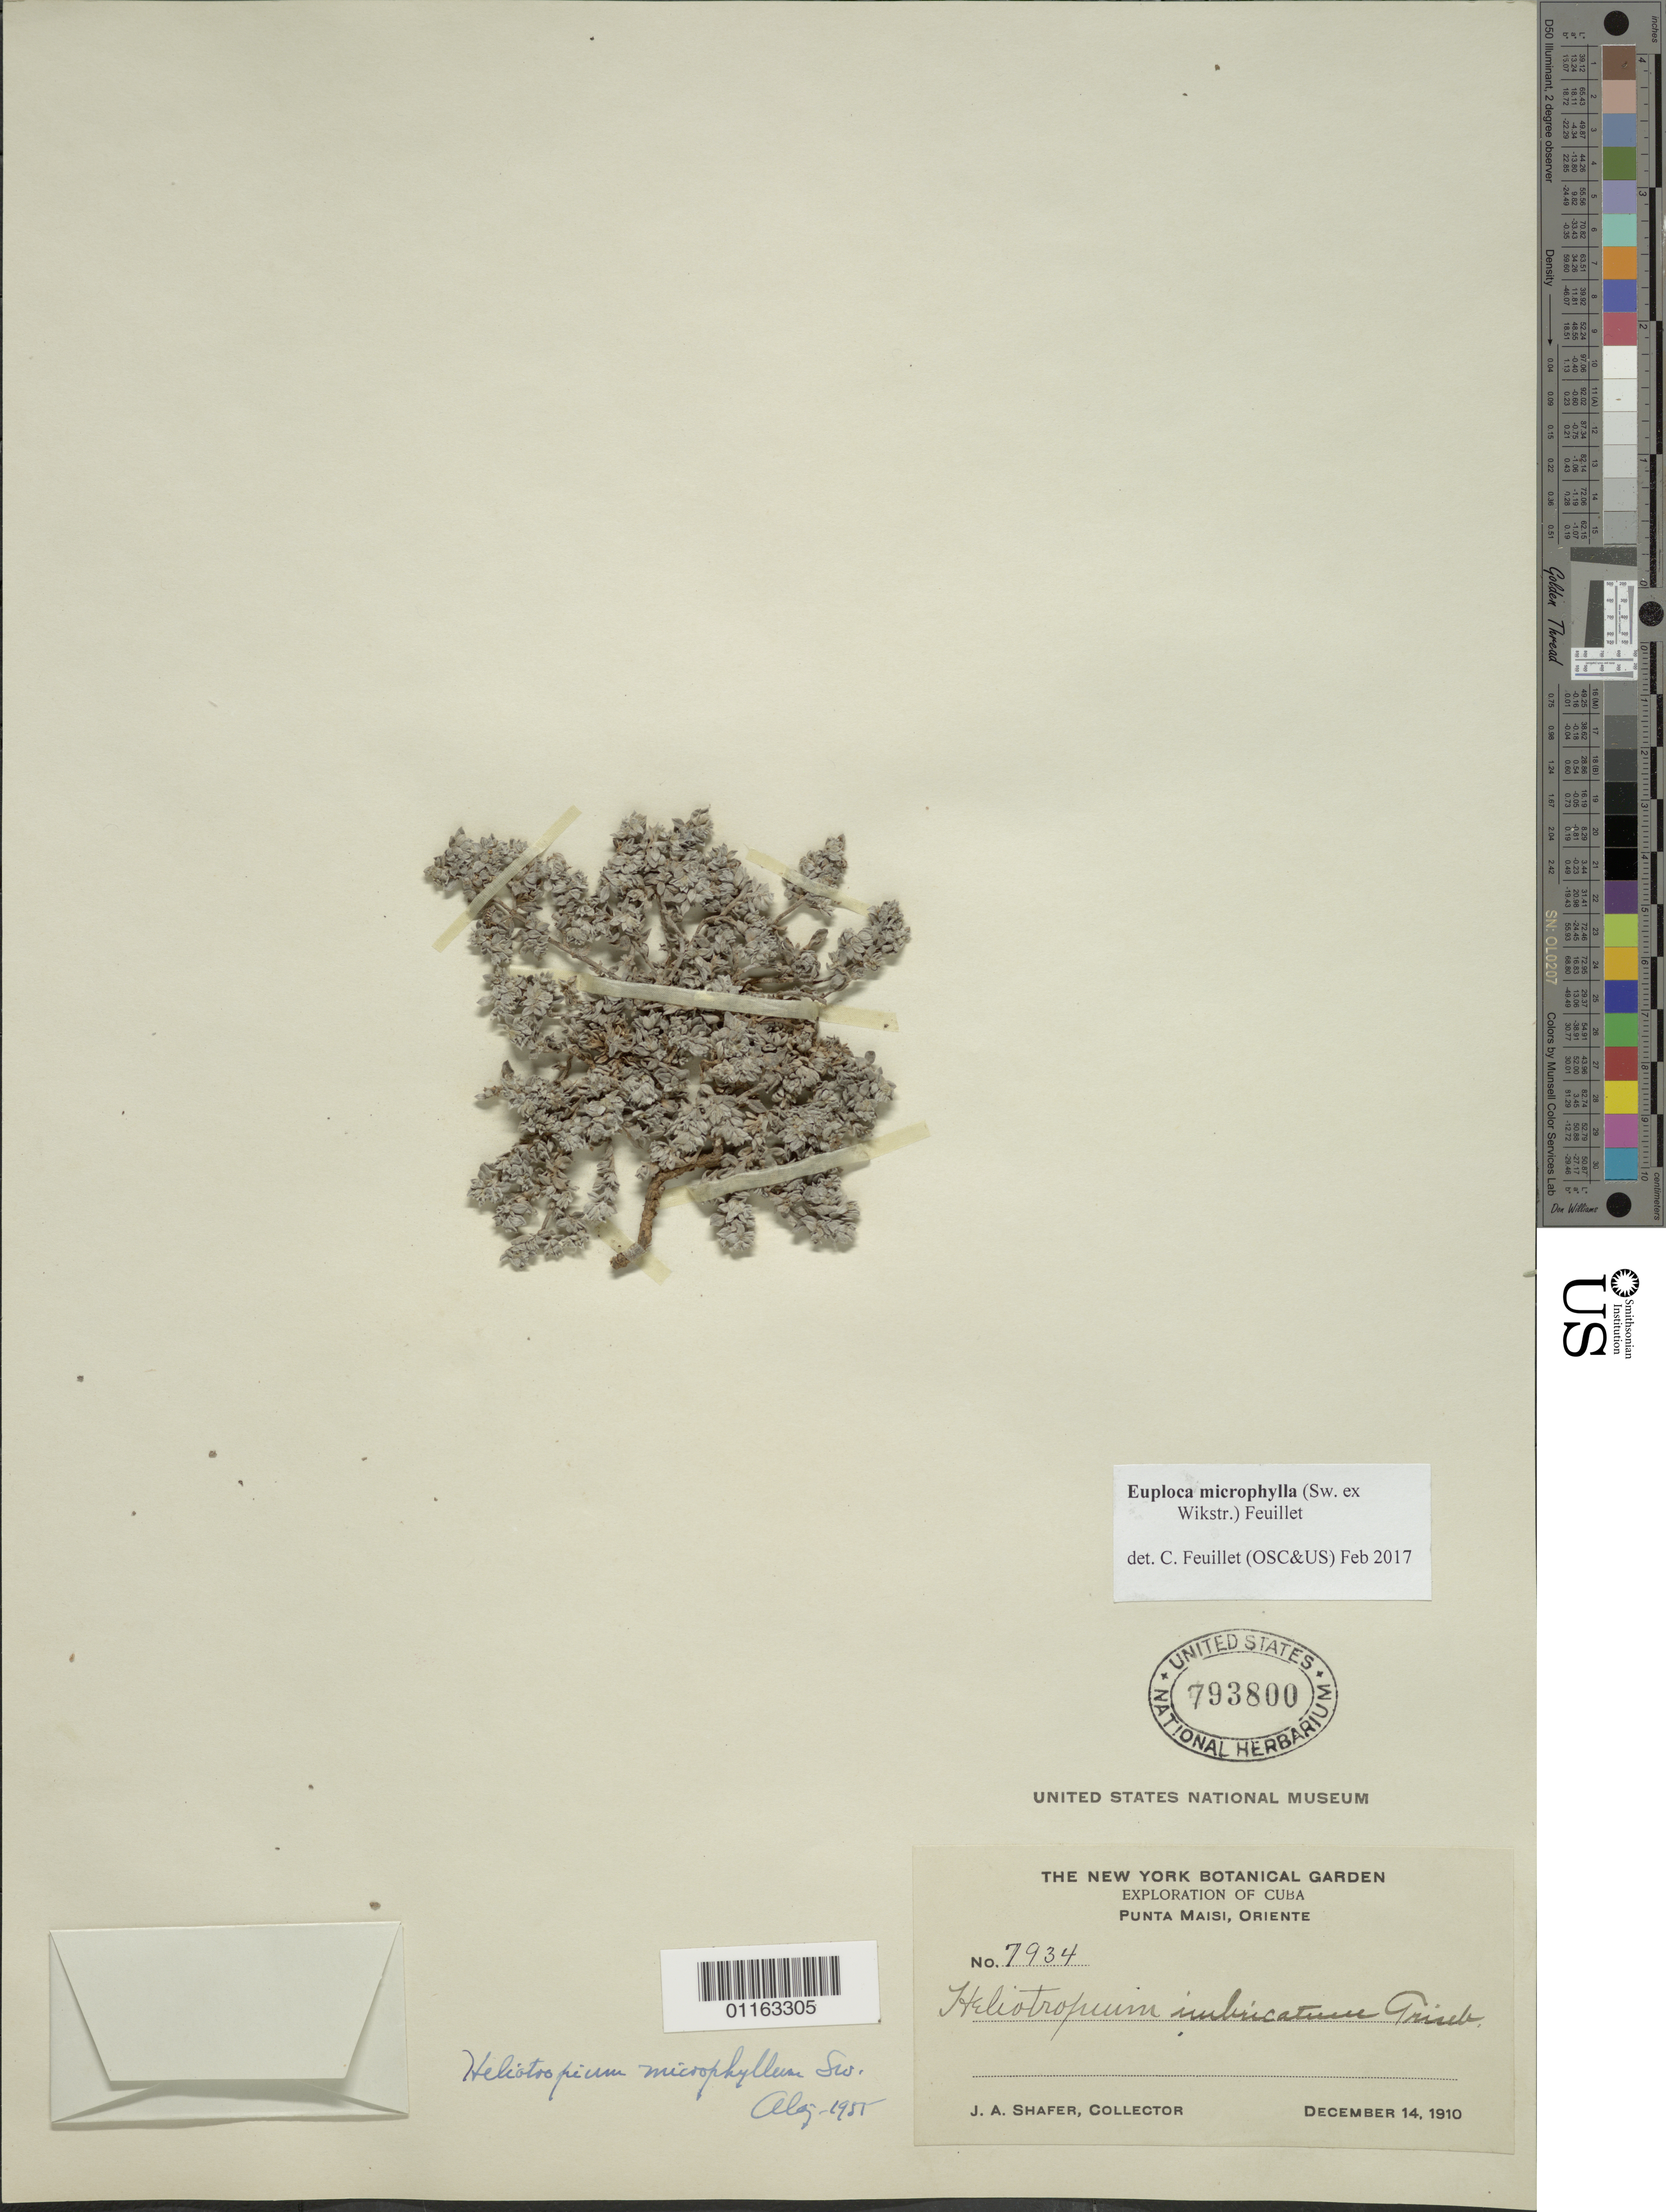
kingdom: Plantae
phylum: Tracheophyta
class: Magnoliopsida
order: Boraginales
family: Heliotropiaceae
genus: Euploca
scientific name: Euploca microphylla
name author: (Sw. & Wikstr.) Feuillet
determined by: Feuillet, C.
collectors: J. A. Shafer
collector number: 7934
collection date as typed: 14 Dec 1910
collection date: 1910-12-14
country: Cuba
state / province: Oriente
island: Cuba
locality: Punta Maisi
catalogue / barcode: US 793800